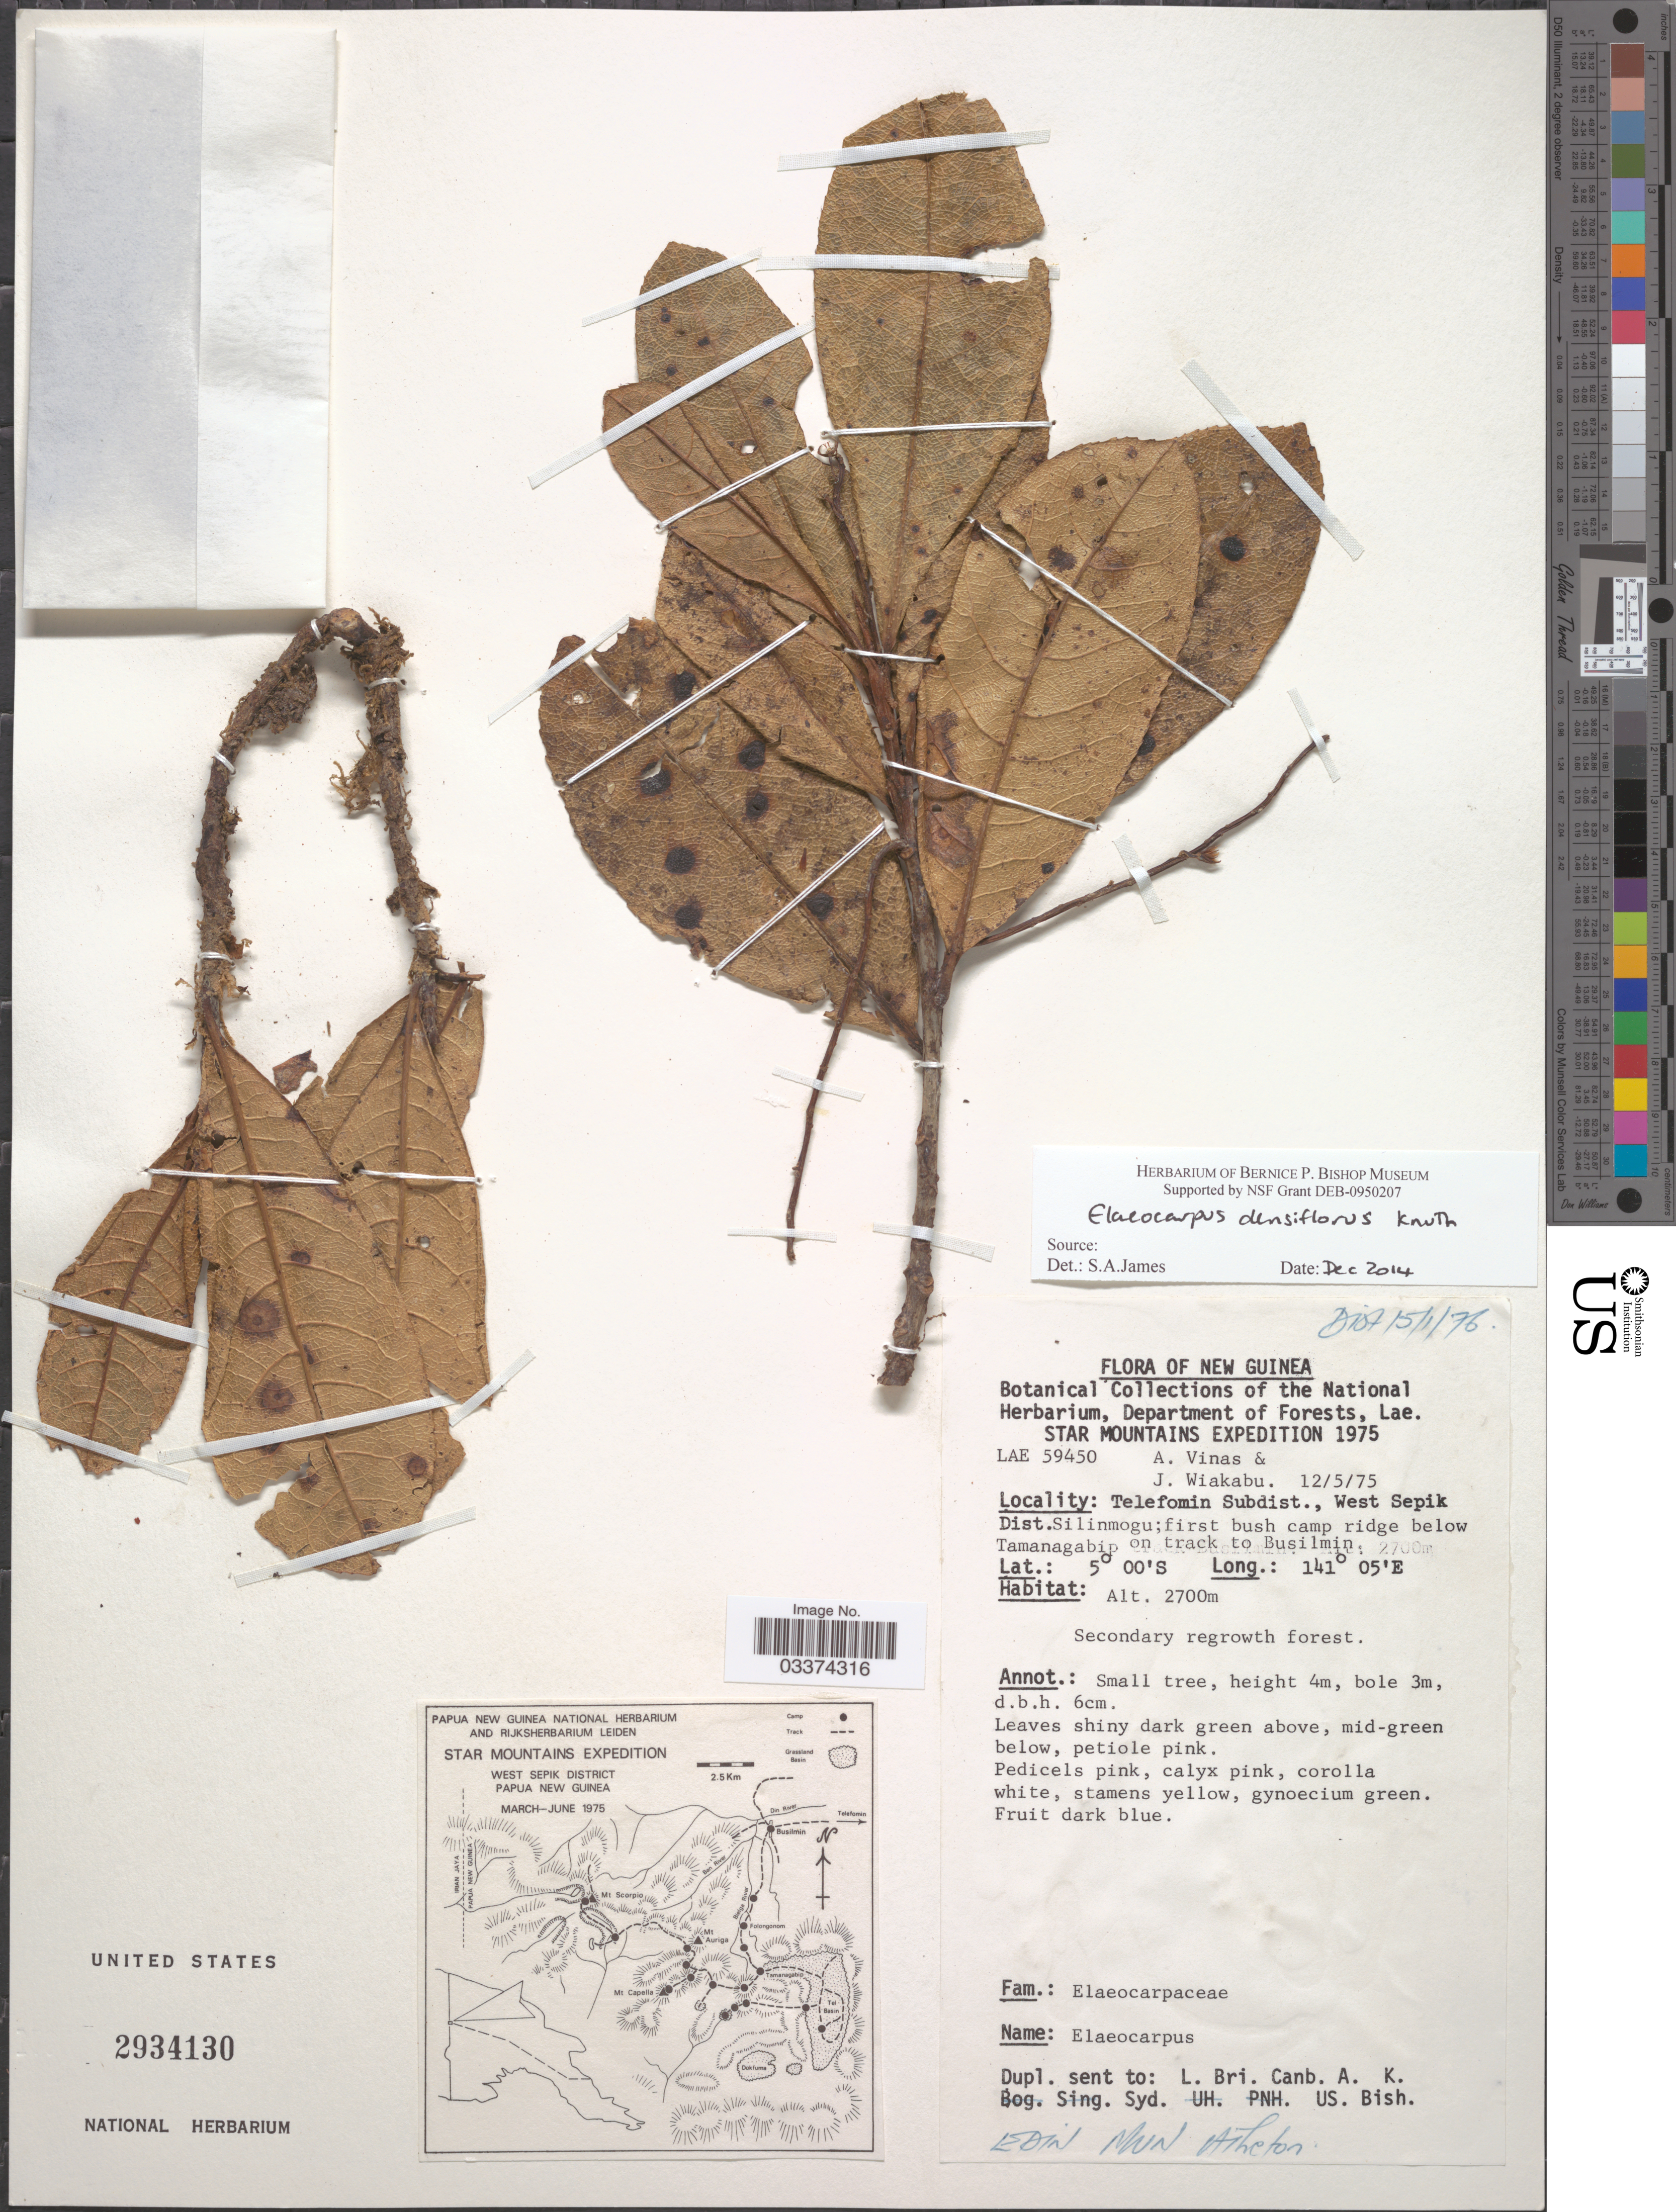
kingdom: Plantae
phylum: Tracheophyta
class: Magnoliopsida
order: Oxalidales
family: Elaeocarpaceae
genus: Elaeocarpus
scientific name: Elaeocarpus densiflorus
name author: Kunth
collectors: A. Vinas & J. Wiakabu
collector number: LAE59450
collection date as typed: Transcribed d/m/y: 12/5/75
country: Papua New Guinea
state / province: Sandaun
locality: New Guinea, Star Mountains, Telefomin Subdist., West Sepik Dist. Silinmogu; first bush camp ridge below Tamanagabip on track to Busilmin.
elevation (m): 2700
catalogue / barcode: US 2934130